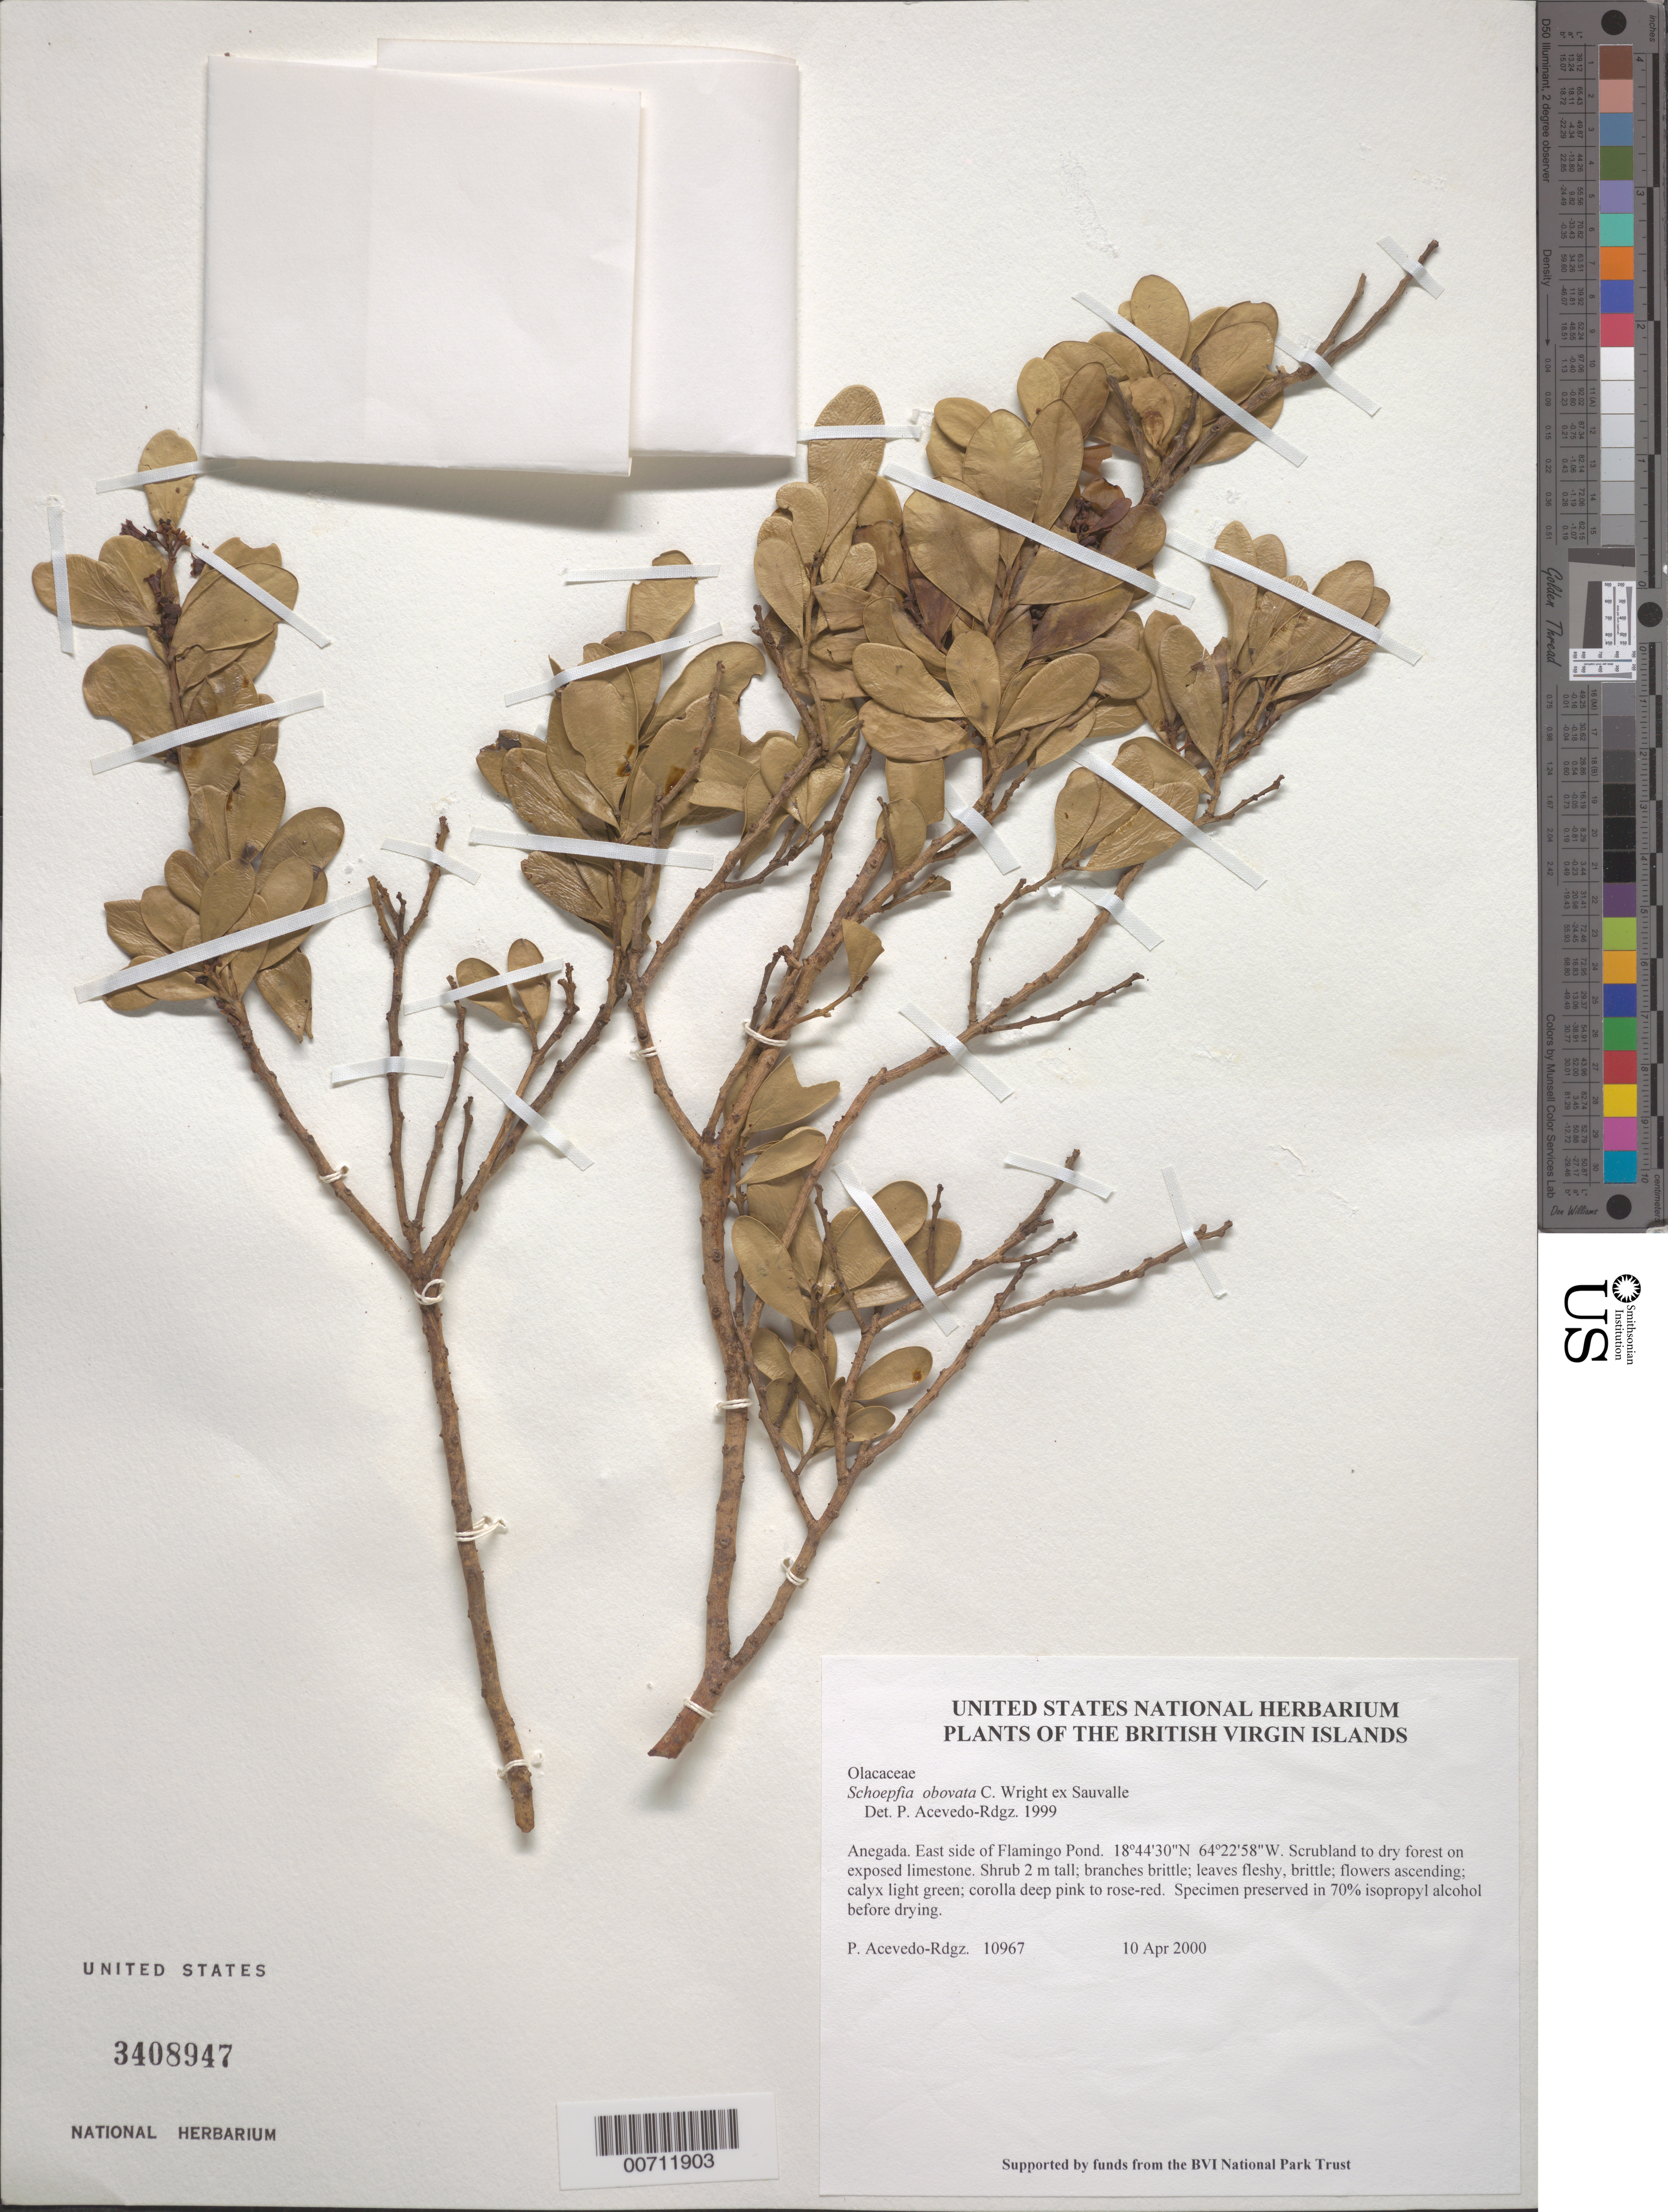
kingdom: Plantae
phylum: Tracheophyta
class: Magnoliopsida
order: Santalales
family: Schoepfiaceae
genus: Schoepfia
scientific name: Schoepfia obovata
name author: C. Wright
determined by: Acevedo-Rodríguez, P., (BOT), Smithsonian Institution - National Museum of Natural History (UNITED STATES)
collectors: P. Acevedo-Rodr.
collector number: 10967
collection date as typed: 10 Apr 2000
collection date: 2000-04-10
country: British Virgin Islands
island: Anegada I.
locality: East side of Flamingo Pond.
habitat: Scrubland to dry forest on exposed limestone.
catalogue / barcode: US 3408947